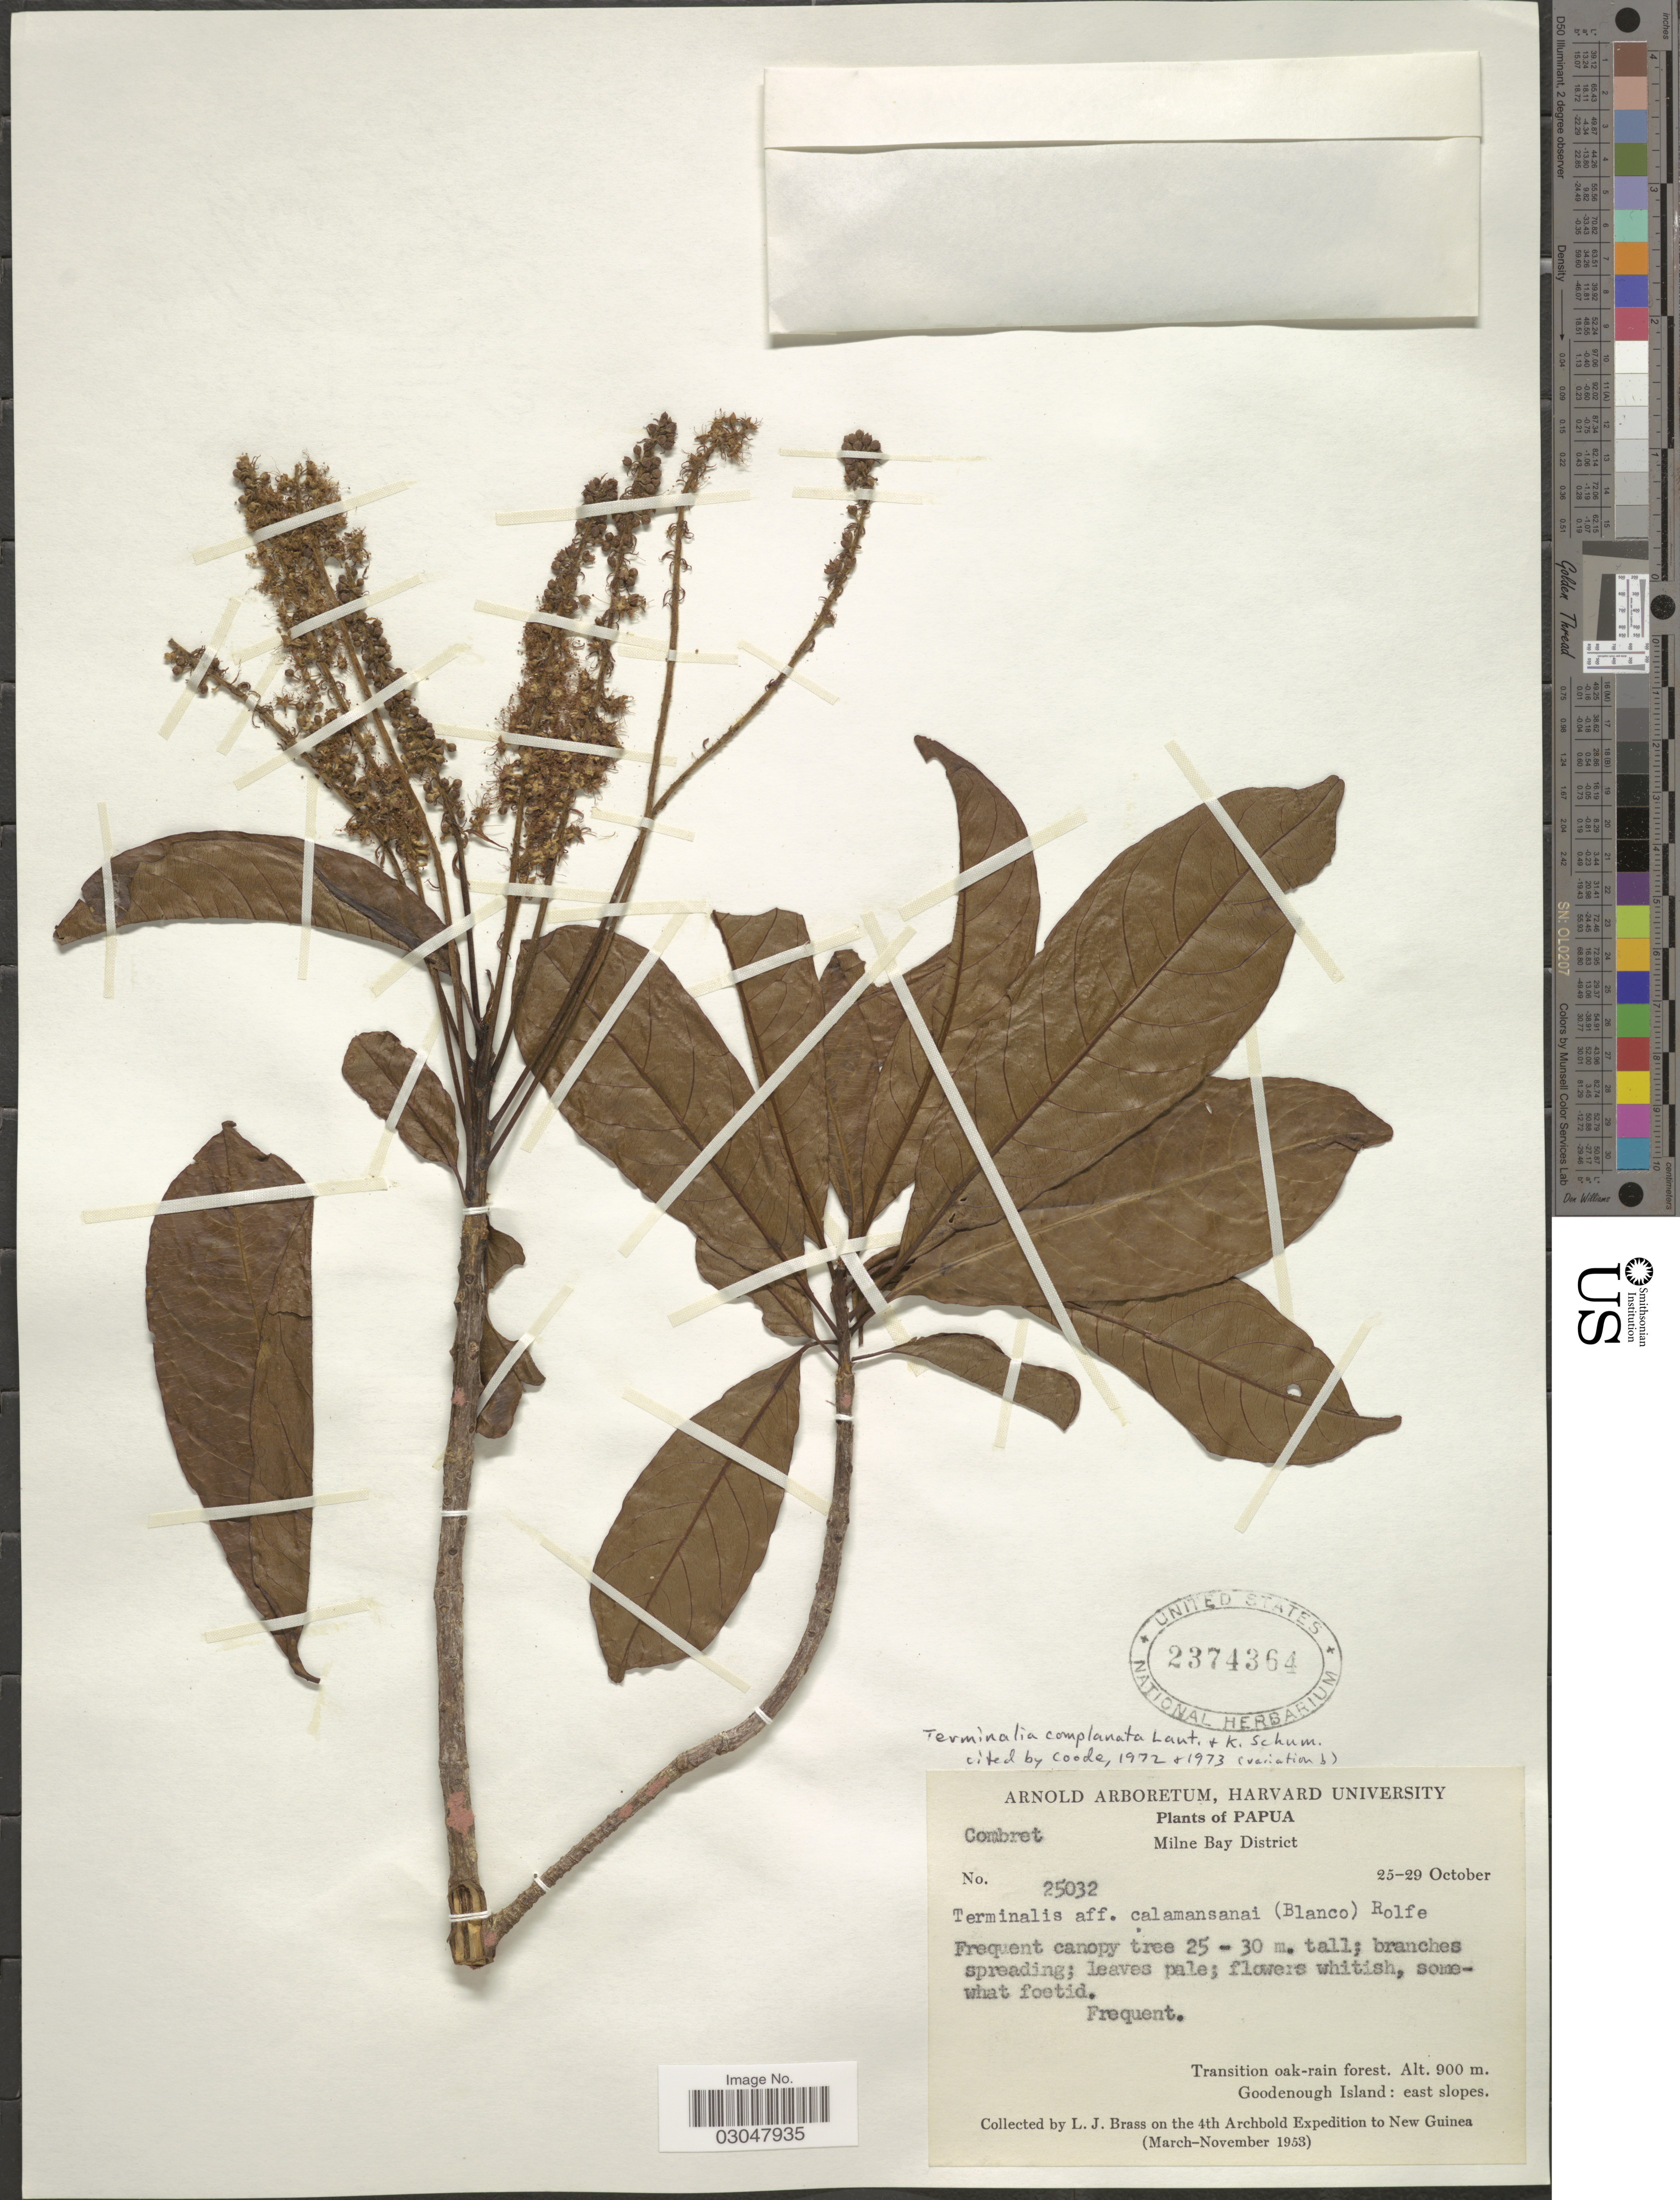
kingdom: Plantae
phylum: Tracheophyta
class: Magnoliopsida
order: Myrtales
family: Combretaceae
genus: Terminalia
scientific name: Terminalia complanata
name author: K. Schum.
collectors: L. J. Brass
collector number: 25032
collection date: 1953-10-25/1953-10-29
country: Papua New Guinea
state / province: Milne Bay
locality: Papua. Milne Bay District. Transition oak-rain forest. Goodenough Island: east slopes.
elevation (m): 900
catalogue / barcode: US 2374364